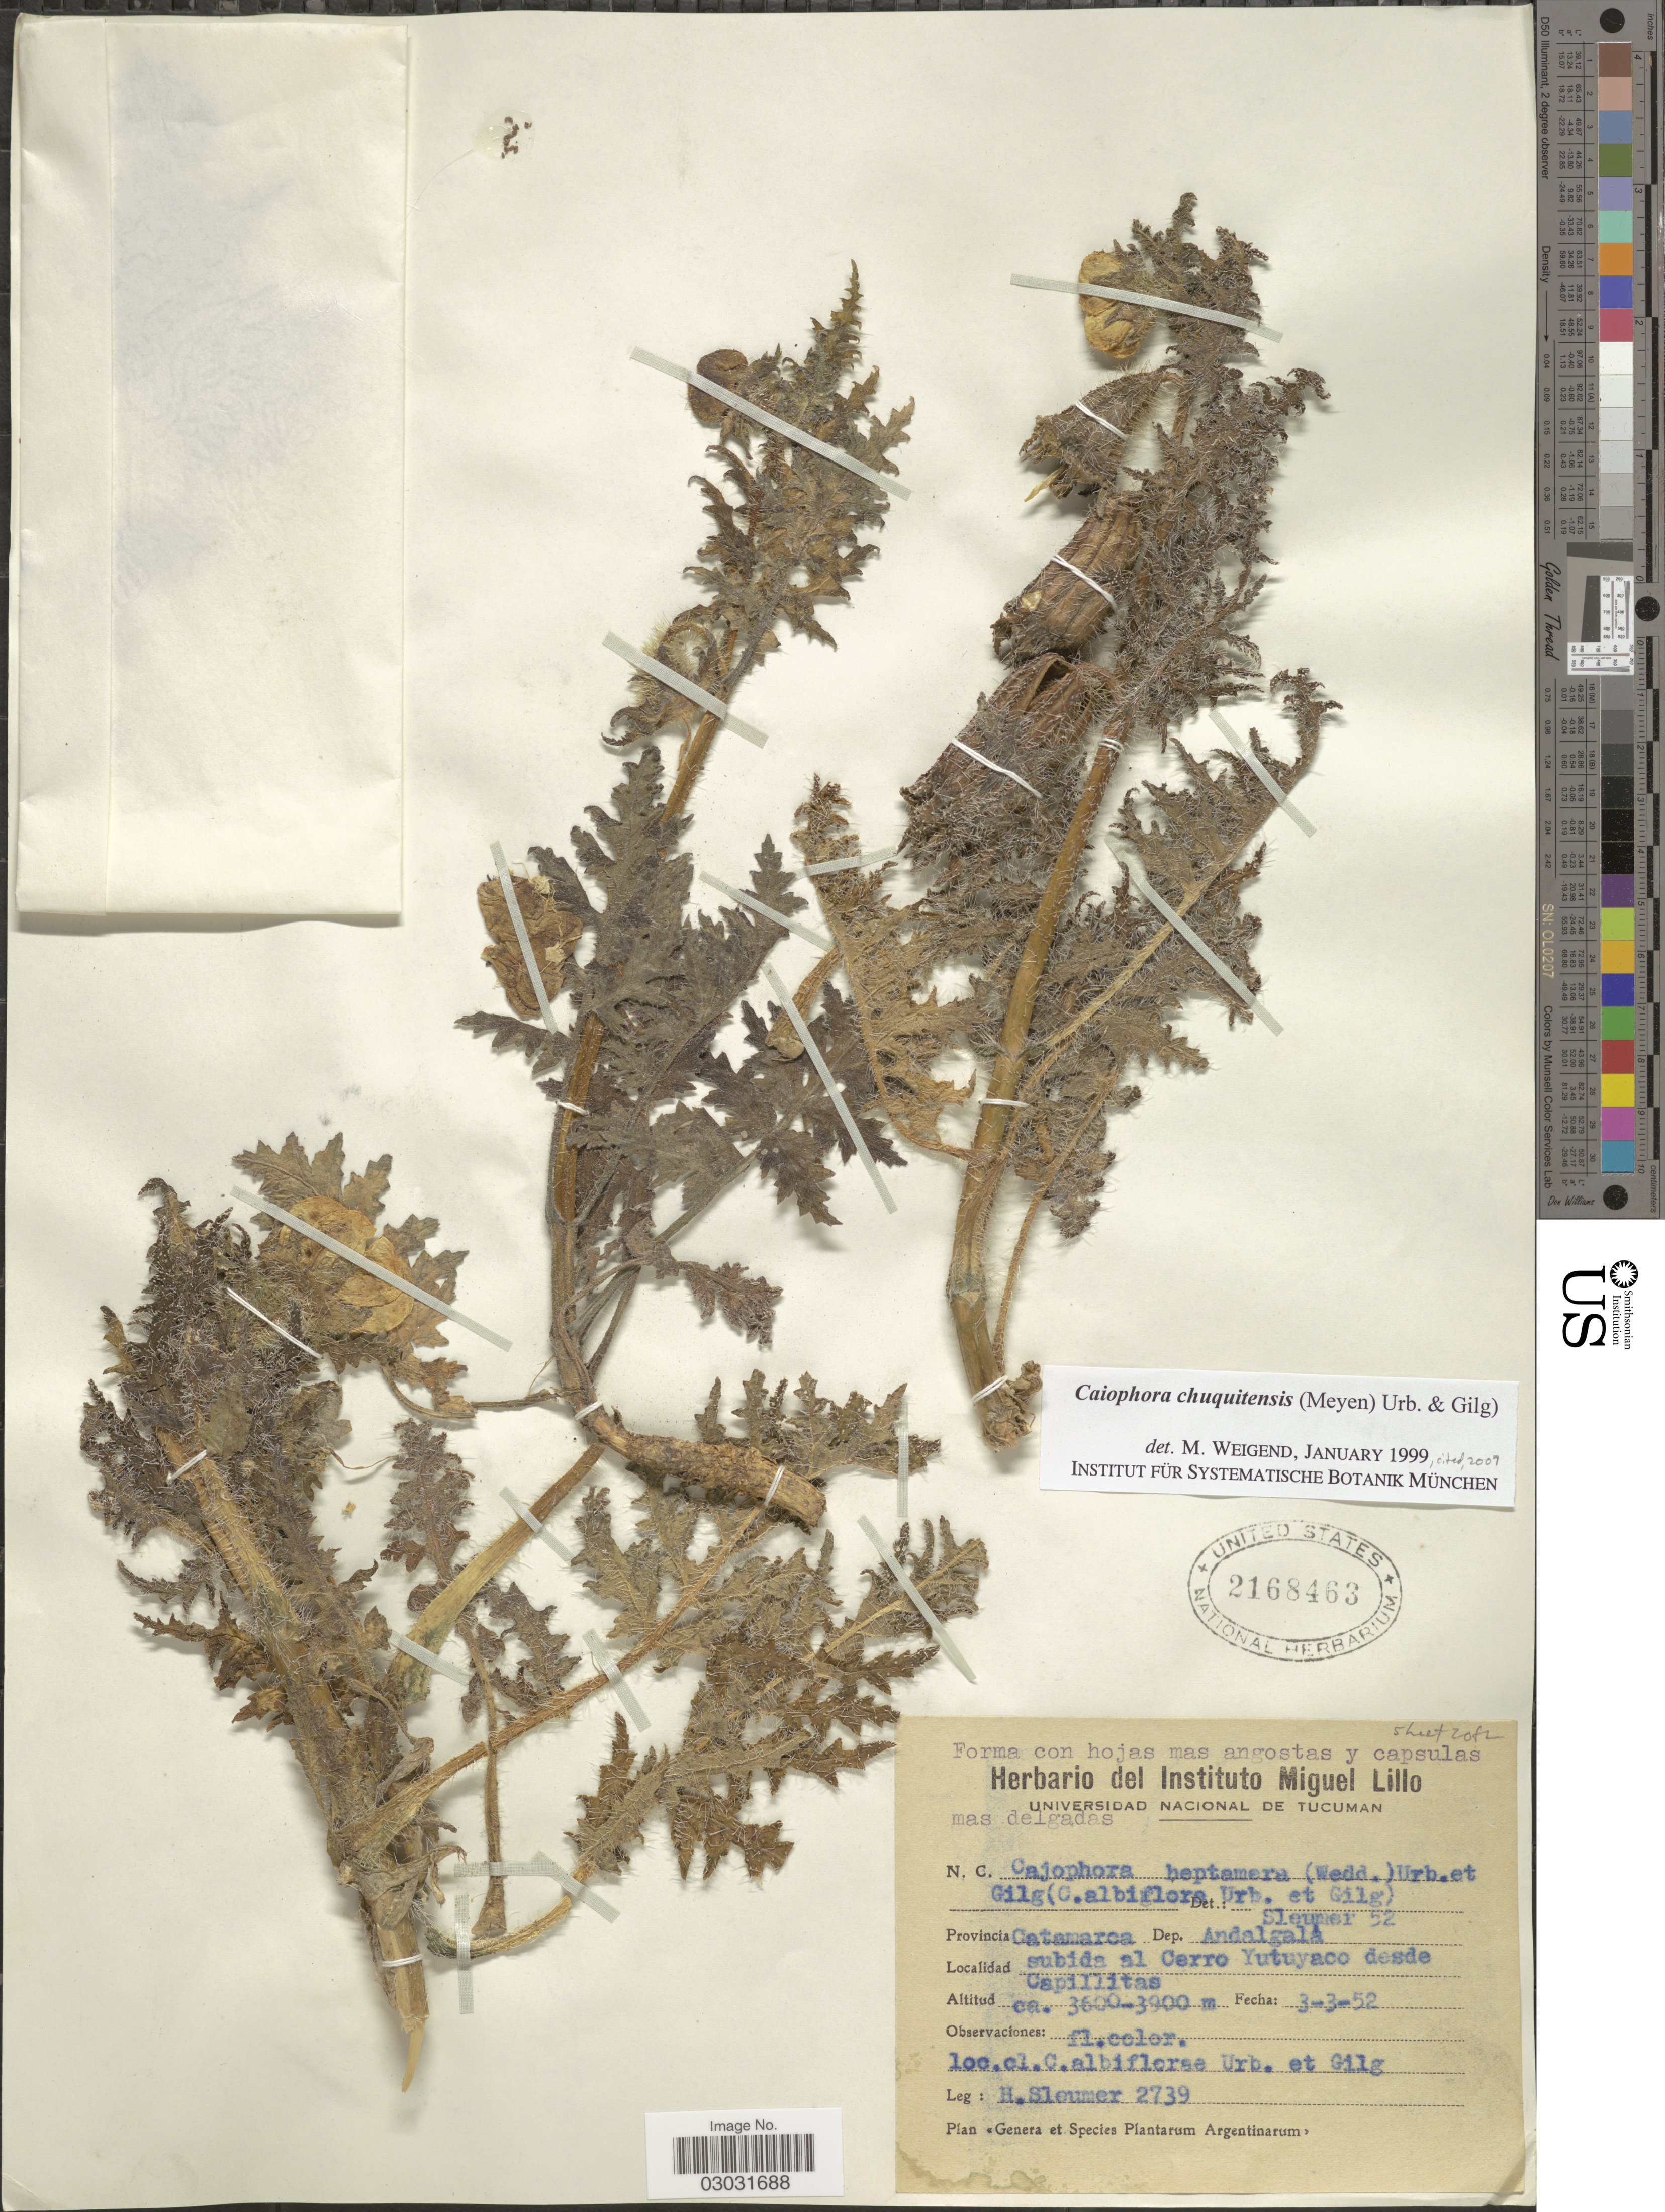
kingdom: Plantae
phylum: Tracheophyta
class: Magnoliopsida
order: Cornales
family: Loasaceae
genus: Caiophora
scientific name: Caiophora chuquitensis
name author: (Meyen) Urb. & Gilg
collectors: H. O. Sleumer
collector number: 2739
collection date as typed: Transcribed d/m/y: 3/3/52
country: Argentina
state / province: Catamarca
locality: Dep. Andalgalá. Subida al Cerro Yutuyaco desde Capillitas.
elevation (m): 3600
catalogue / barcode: US 2168463